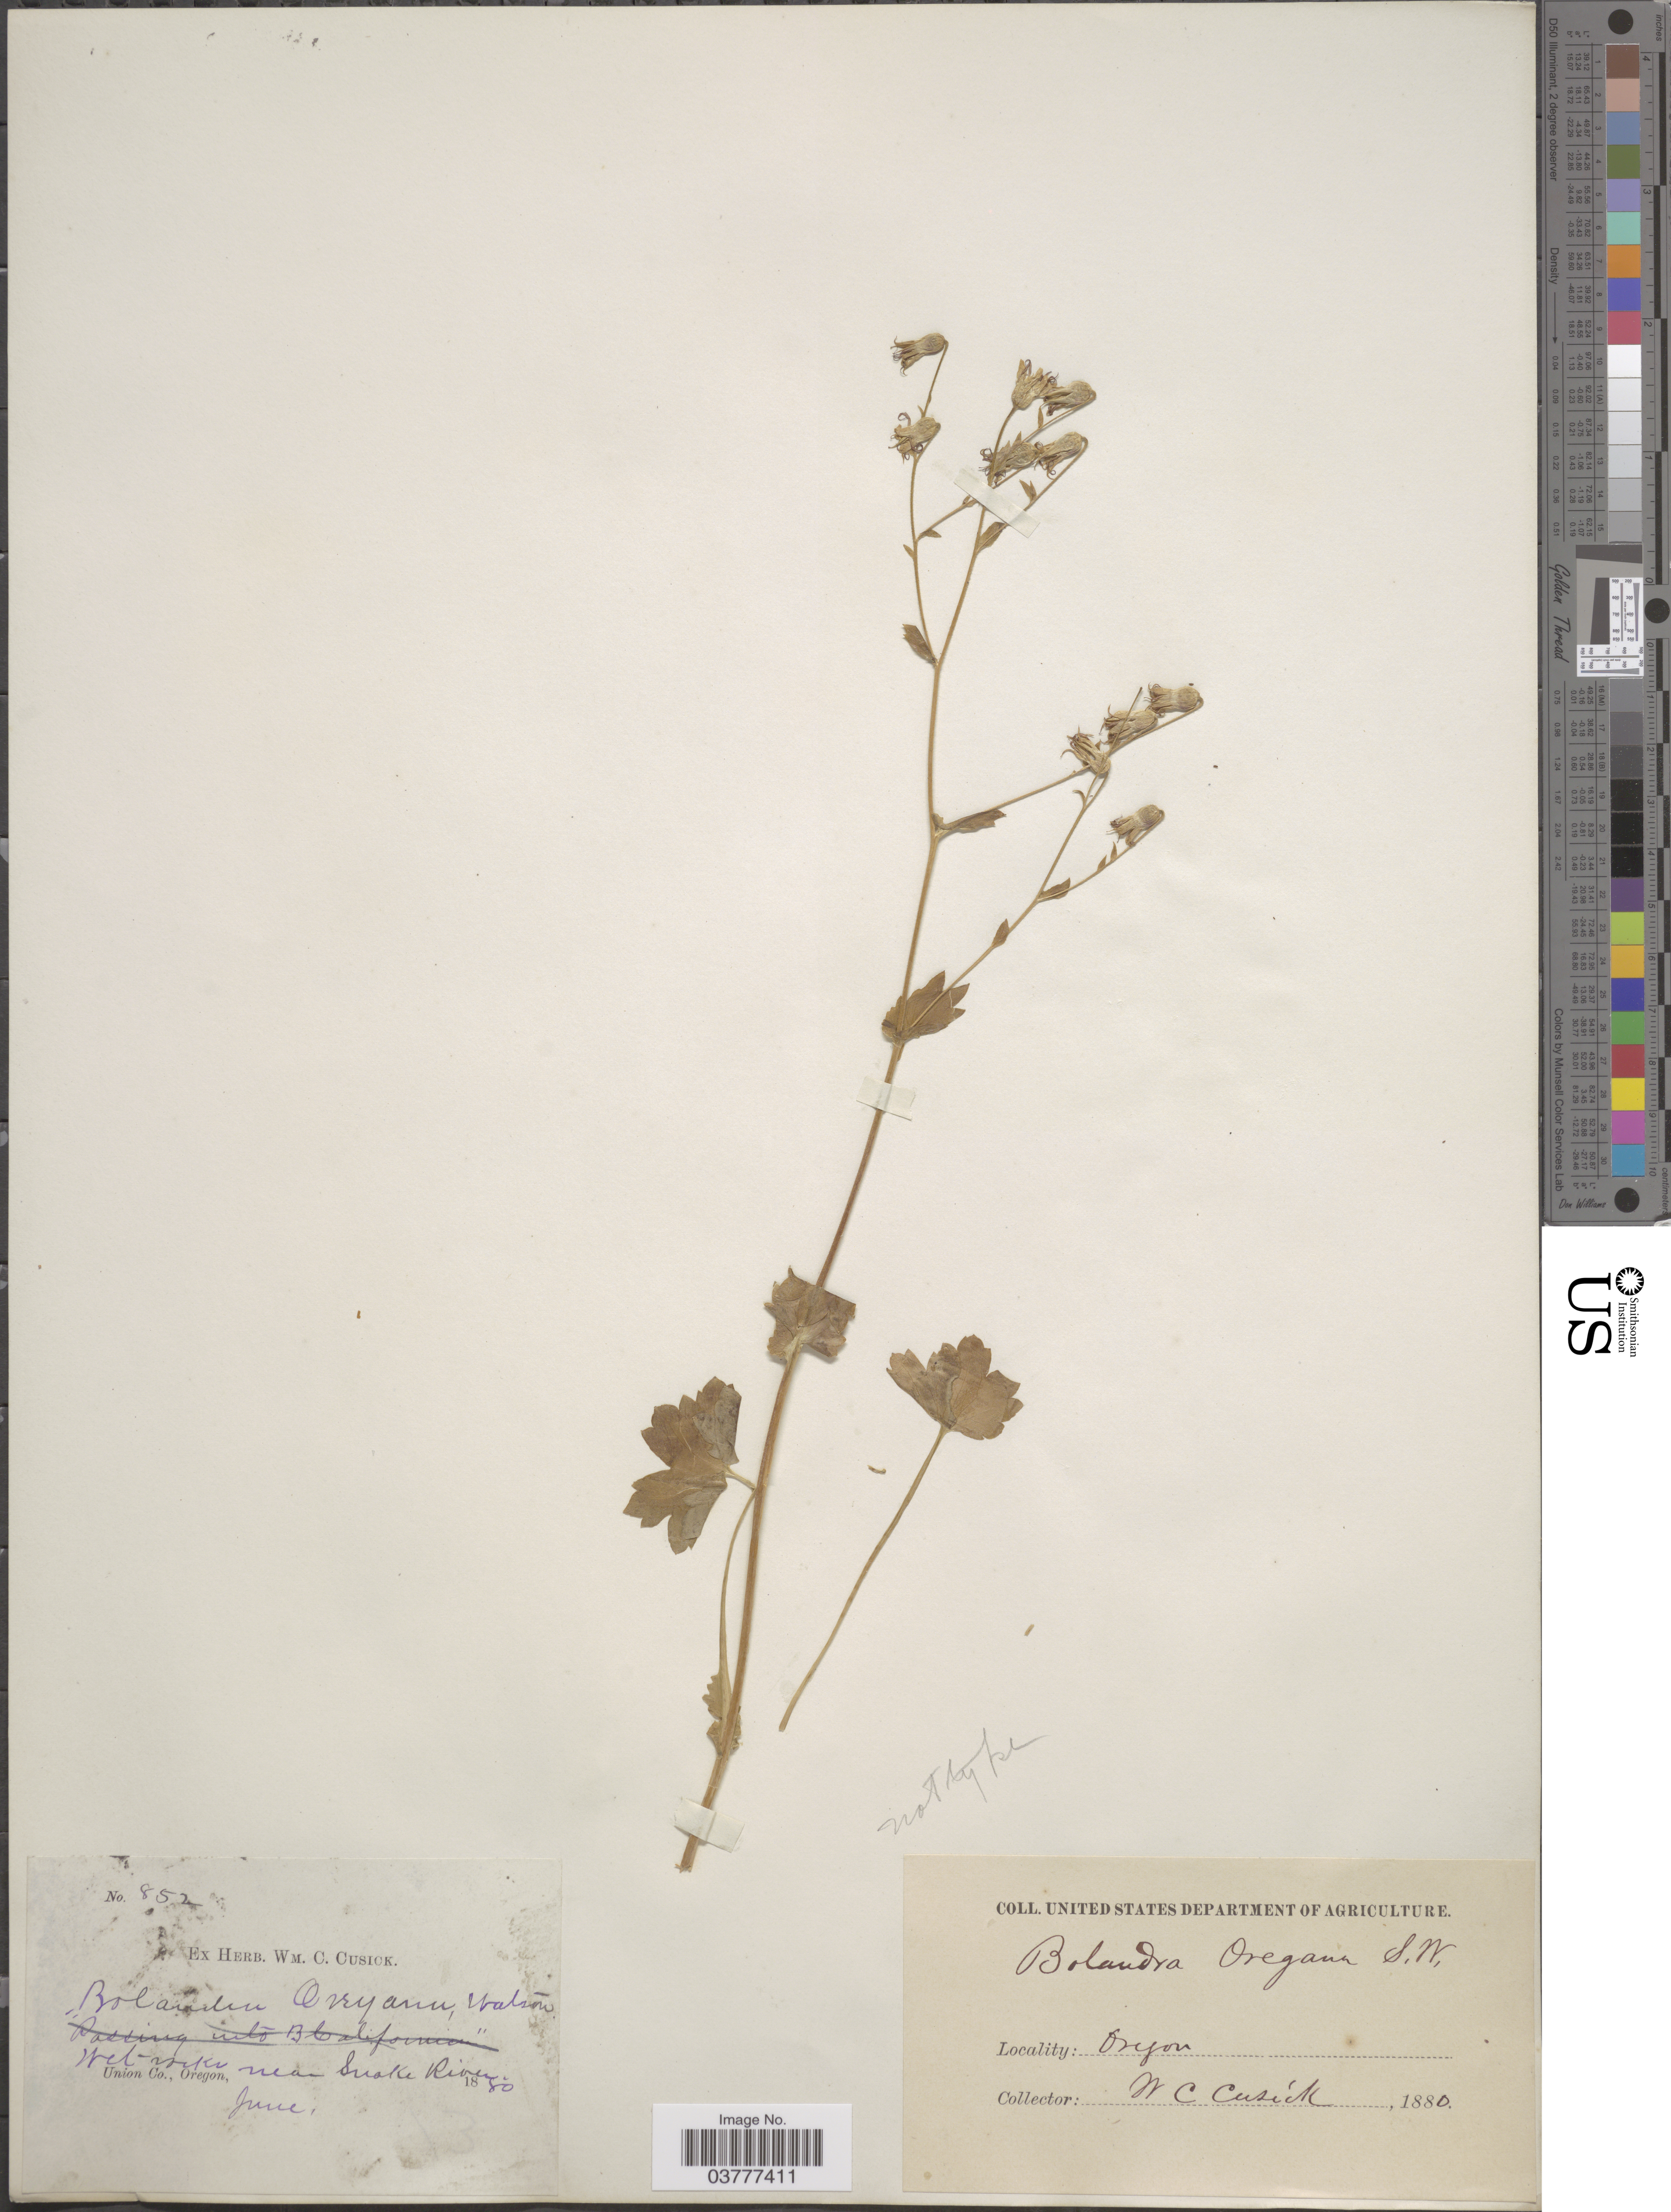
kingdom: Plantae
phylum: Tracheophyta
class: Magnoliopsida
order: Saxifragales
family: Saxifragaceae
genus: Bolandra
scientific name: Bolandra oregana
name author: S. Watson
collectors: W. C. Cusick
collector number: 852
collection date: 1880-06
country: United States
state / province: Oregon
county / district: Union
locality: Wet rocks near Snake River. Union Co.